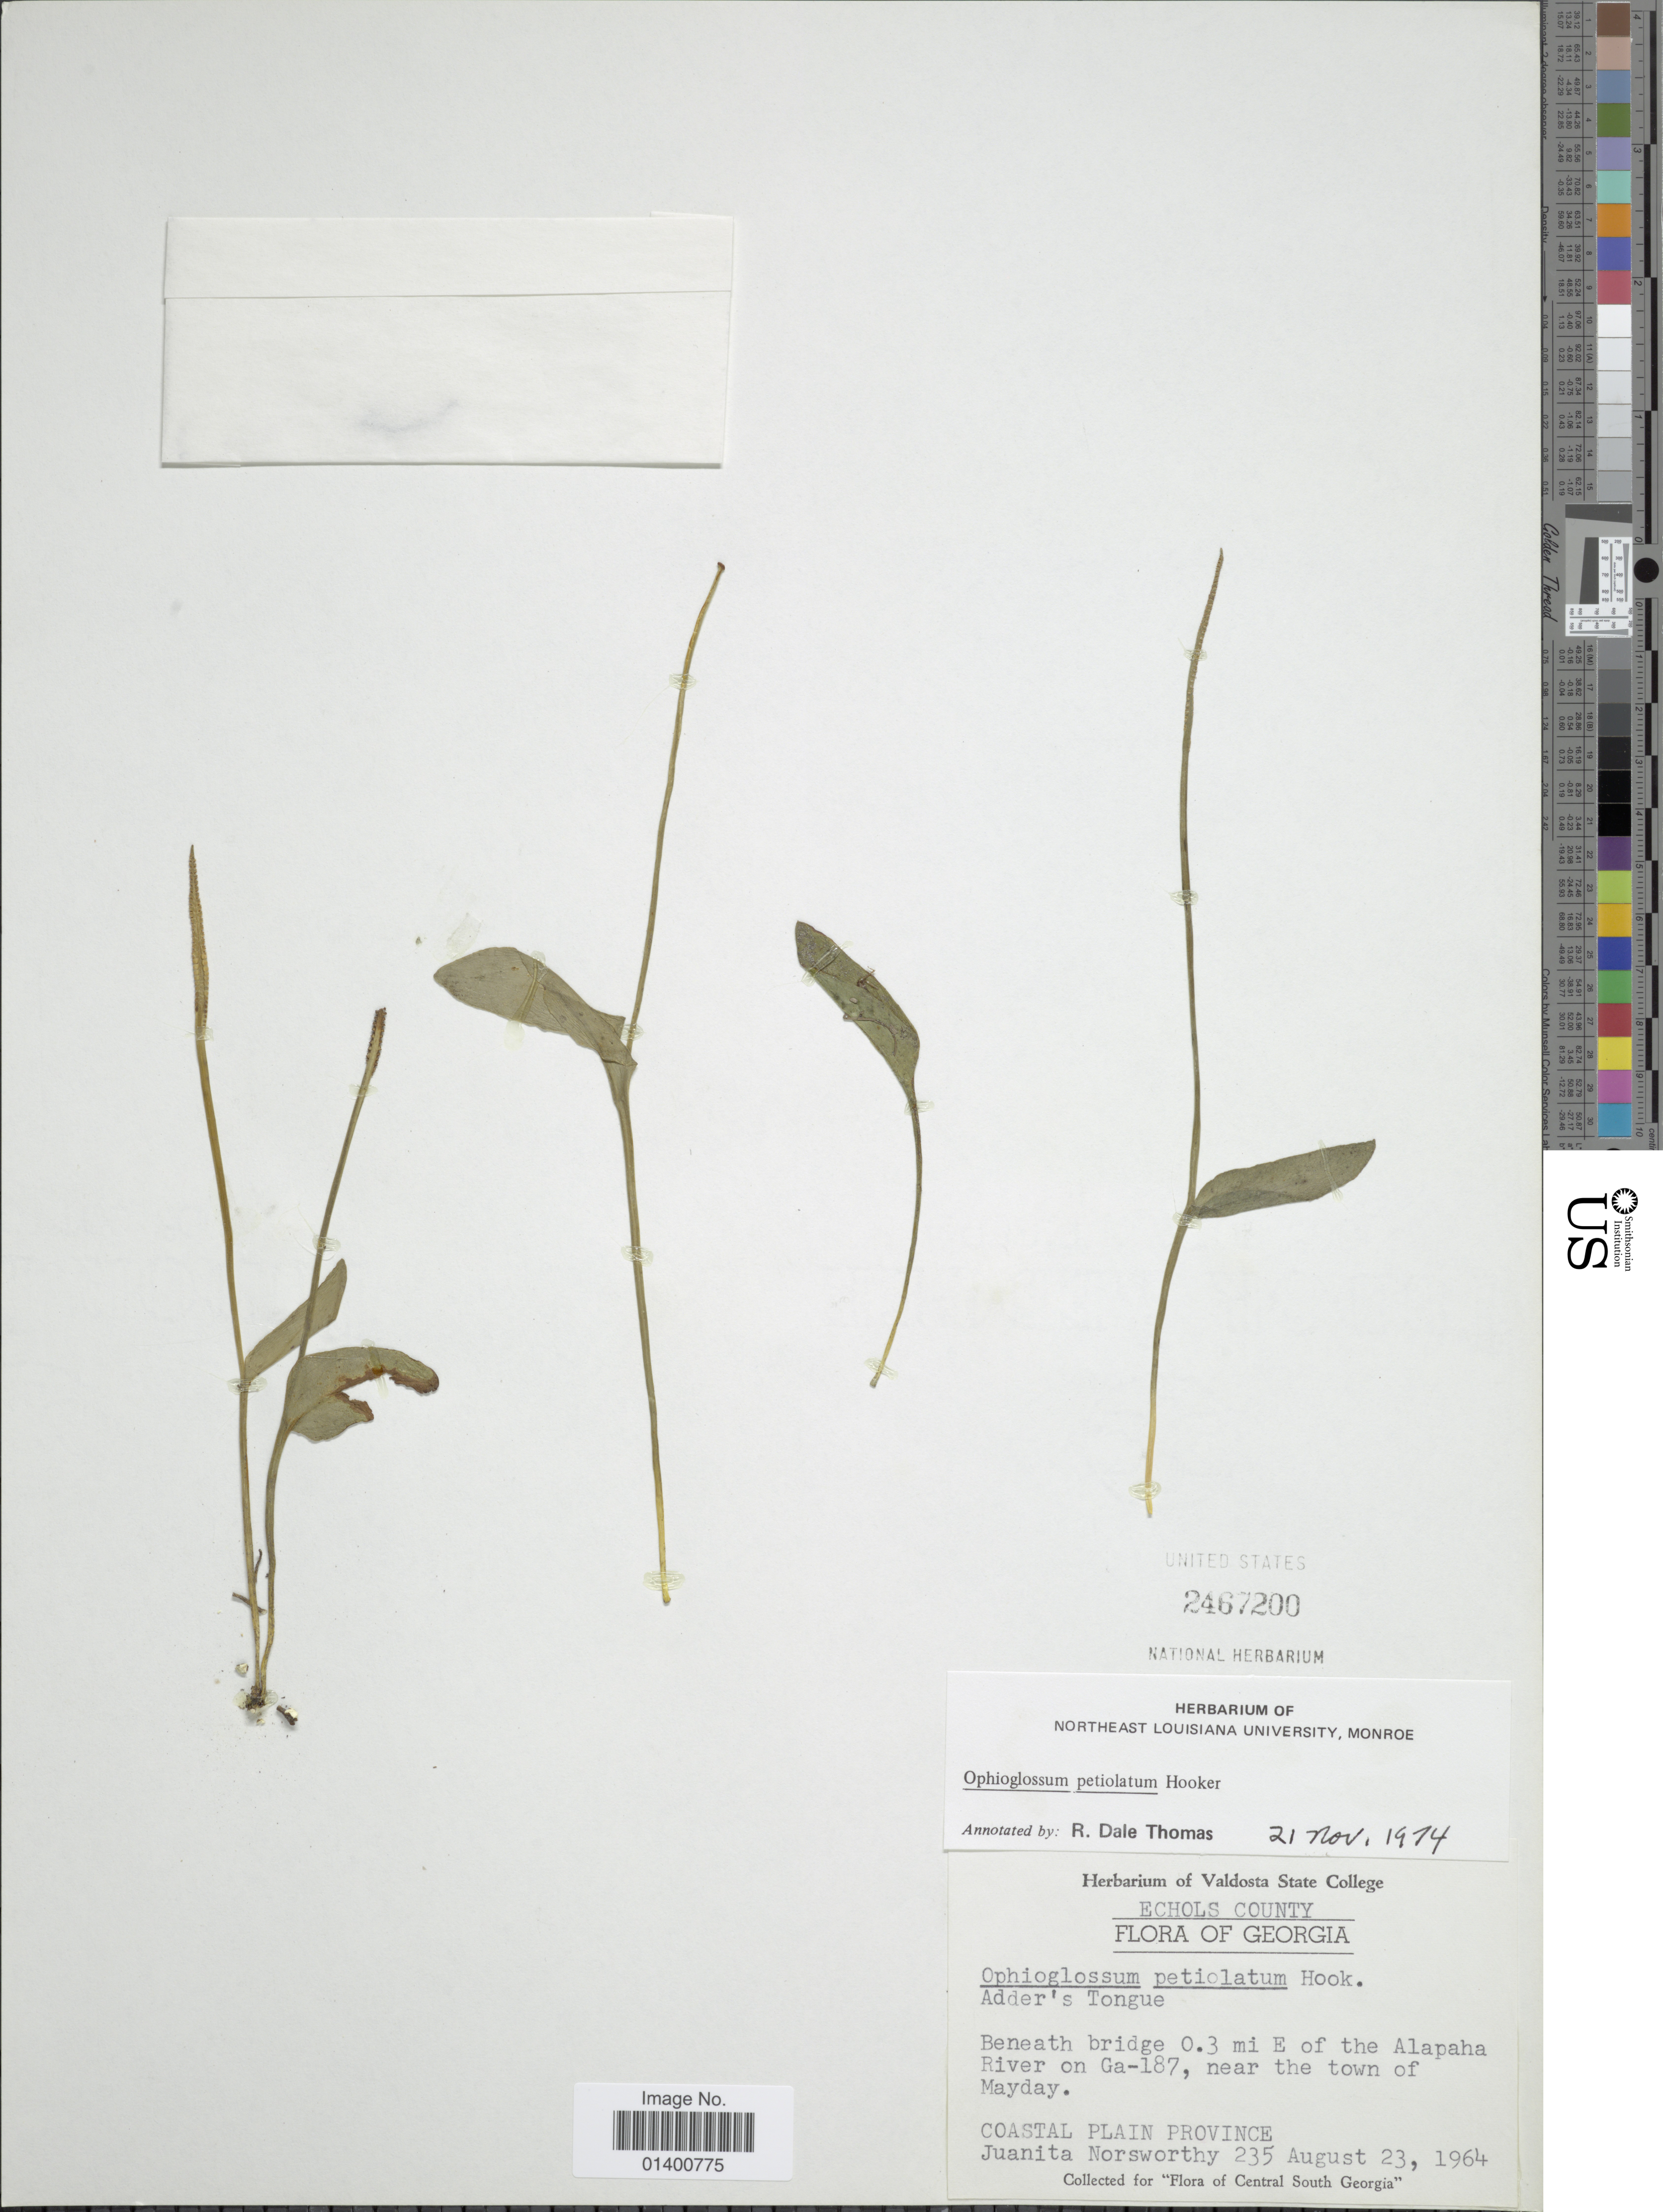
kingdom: Plantae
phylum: Tracheophyta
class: Polypodiopsida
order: Ophioglossales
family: Ophioglossaceae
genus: Ophioglossum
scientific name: Ophioglossum petiolatum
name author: Hook.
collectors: J. Norsworthy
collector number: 235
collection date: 1964-08-23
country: United States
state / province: Georgia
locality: Echols County, Beneath bridge 0.3 mi E of the Alapaha River on Ga-187, near the town of Mayday, Coastal Plain Province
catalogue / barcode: US 2467200